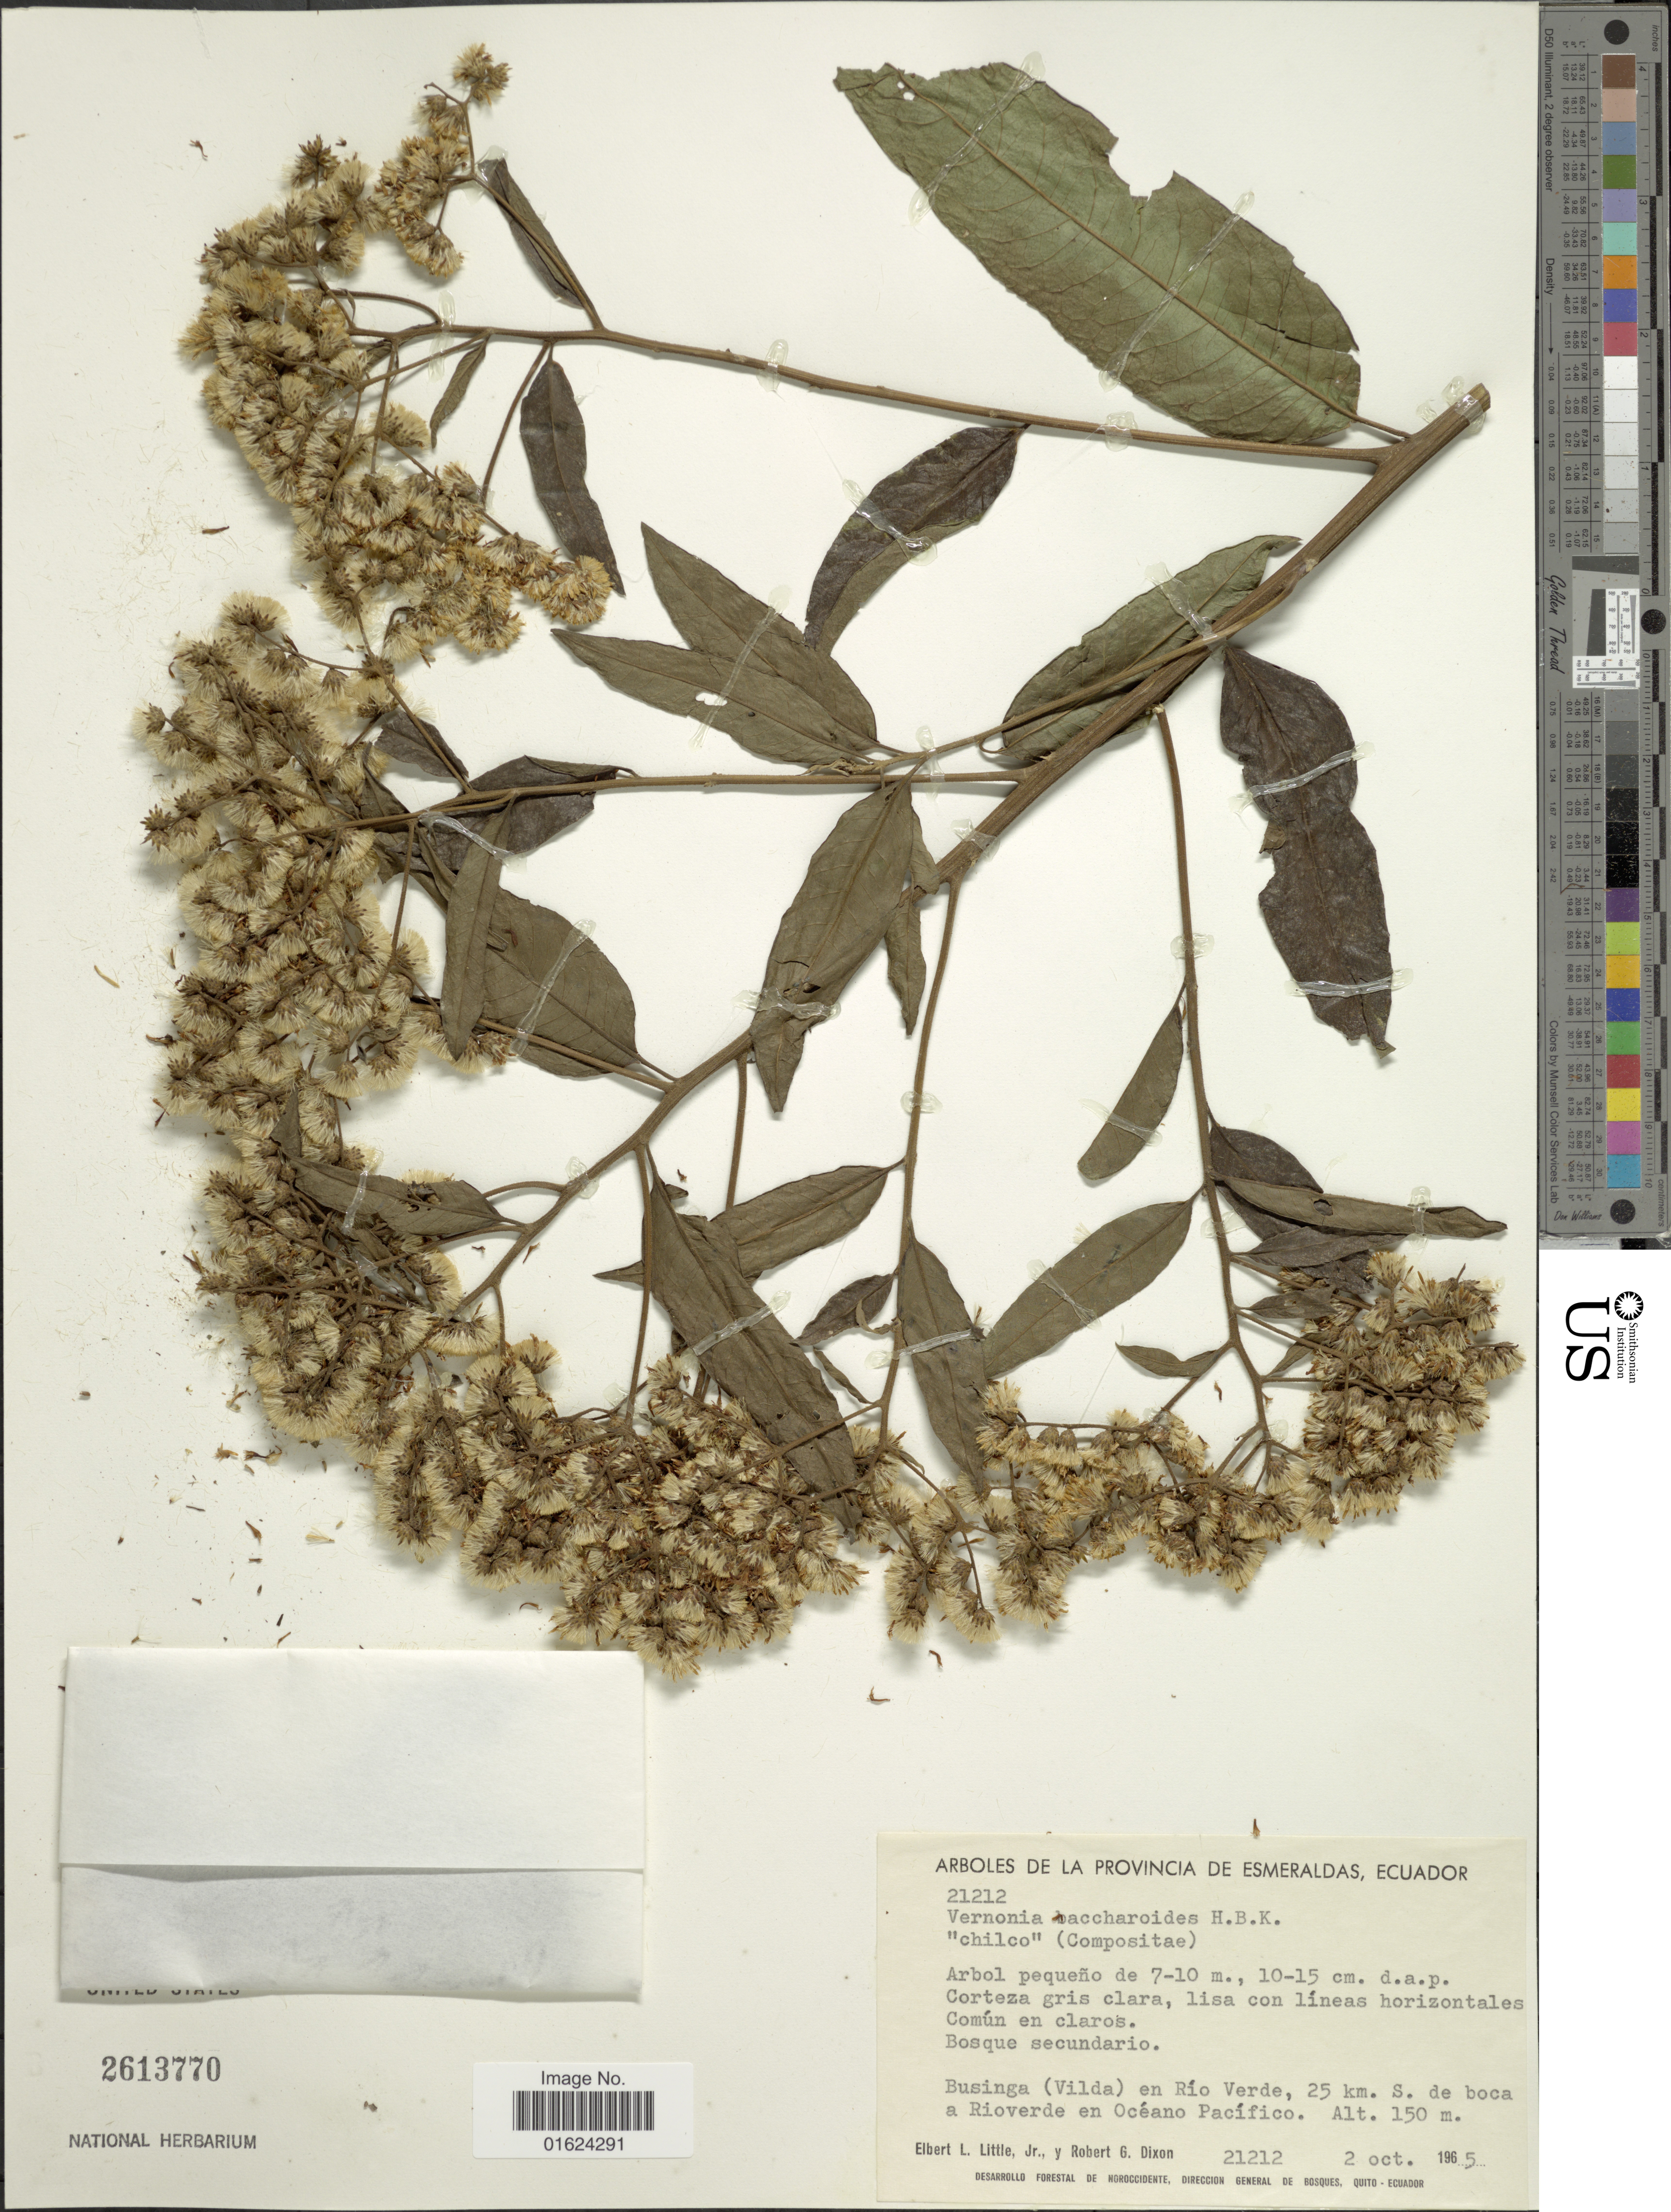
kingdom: Plantae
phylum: Tracheophyta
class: Magnoliopsida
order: Asterales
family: Asteraceae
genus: Vernonanthura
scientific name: Vernonanthura patens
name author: (Kunth) H. Rob.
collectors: E. L. Little & R. G. Dixon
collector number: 21212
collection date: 1965-10-02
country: Ecuador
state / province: Esmeraldas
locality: Provincia de Esmeraldas, Ecuador. Businga (Vilda) en Rio Verde. 25 km. S. de boca a Rioverde en Oceano Pacifico.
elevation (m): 150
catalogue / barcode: US 2613770